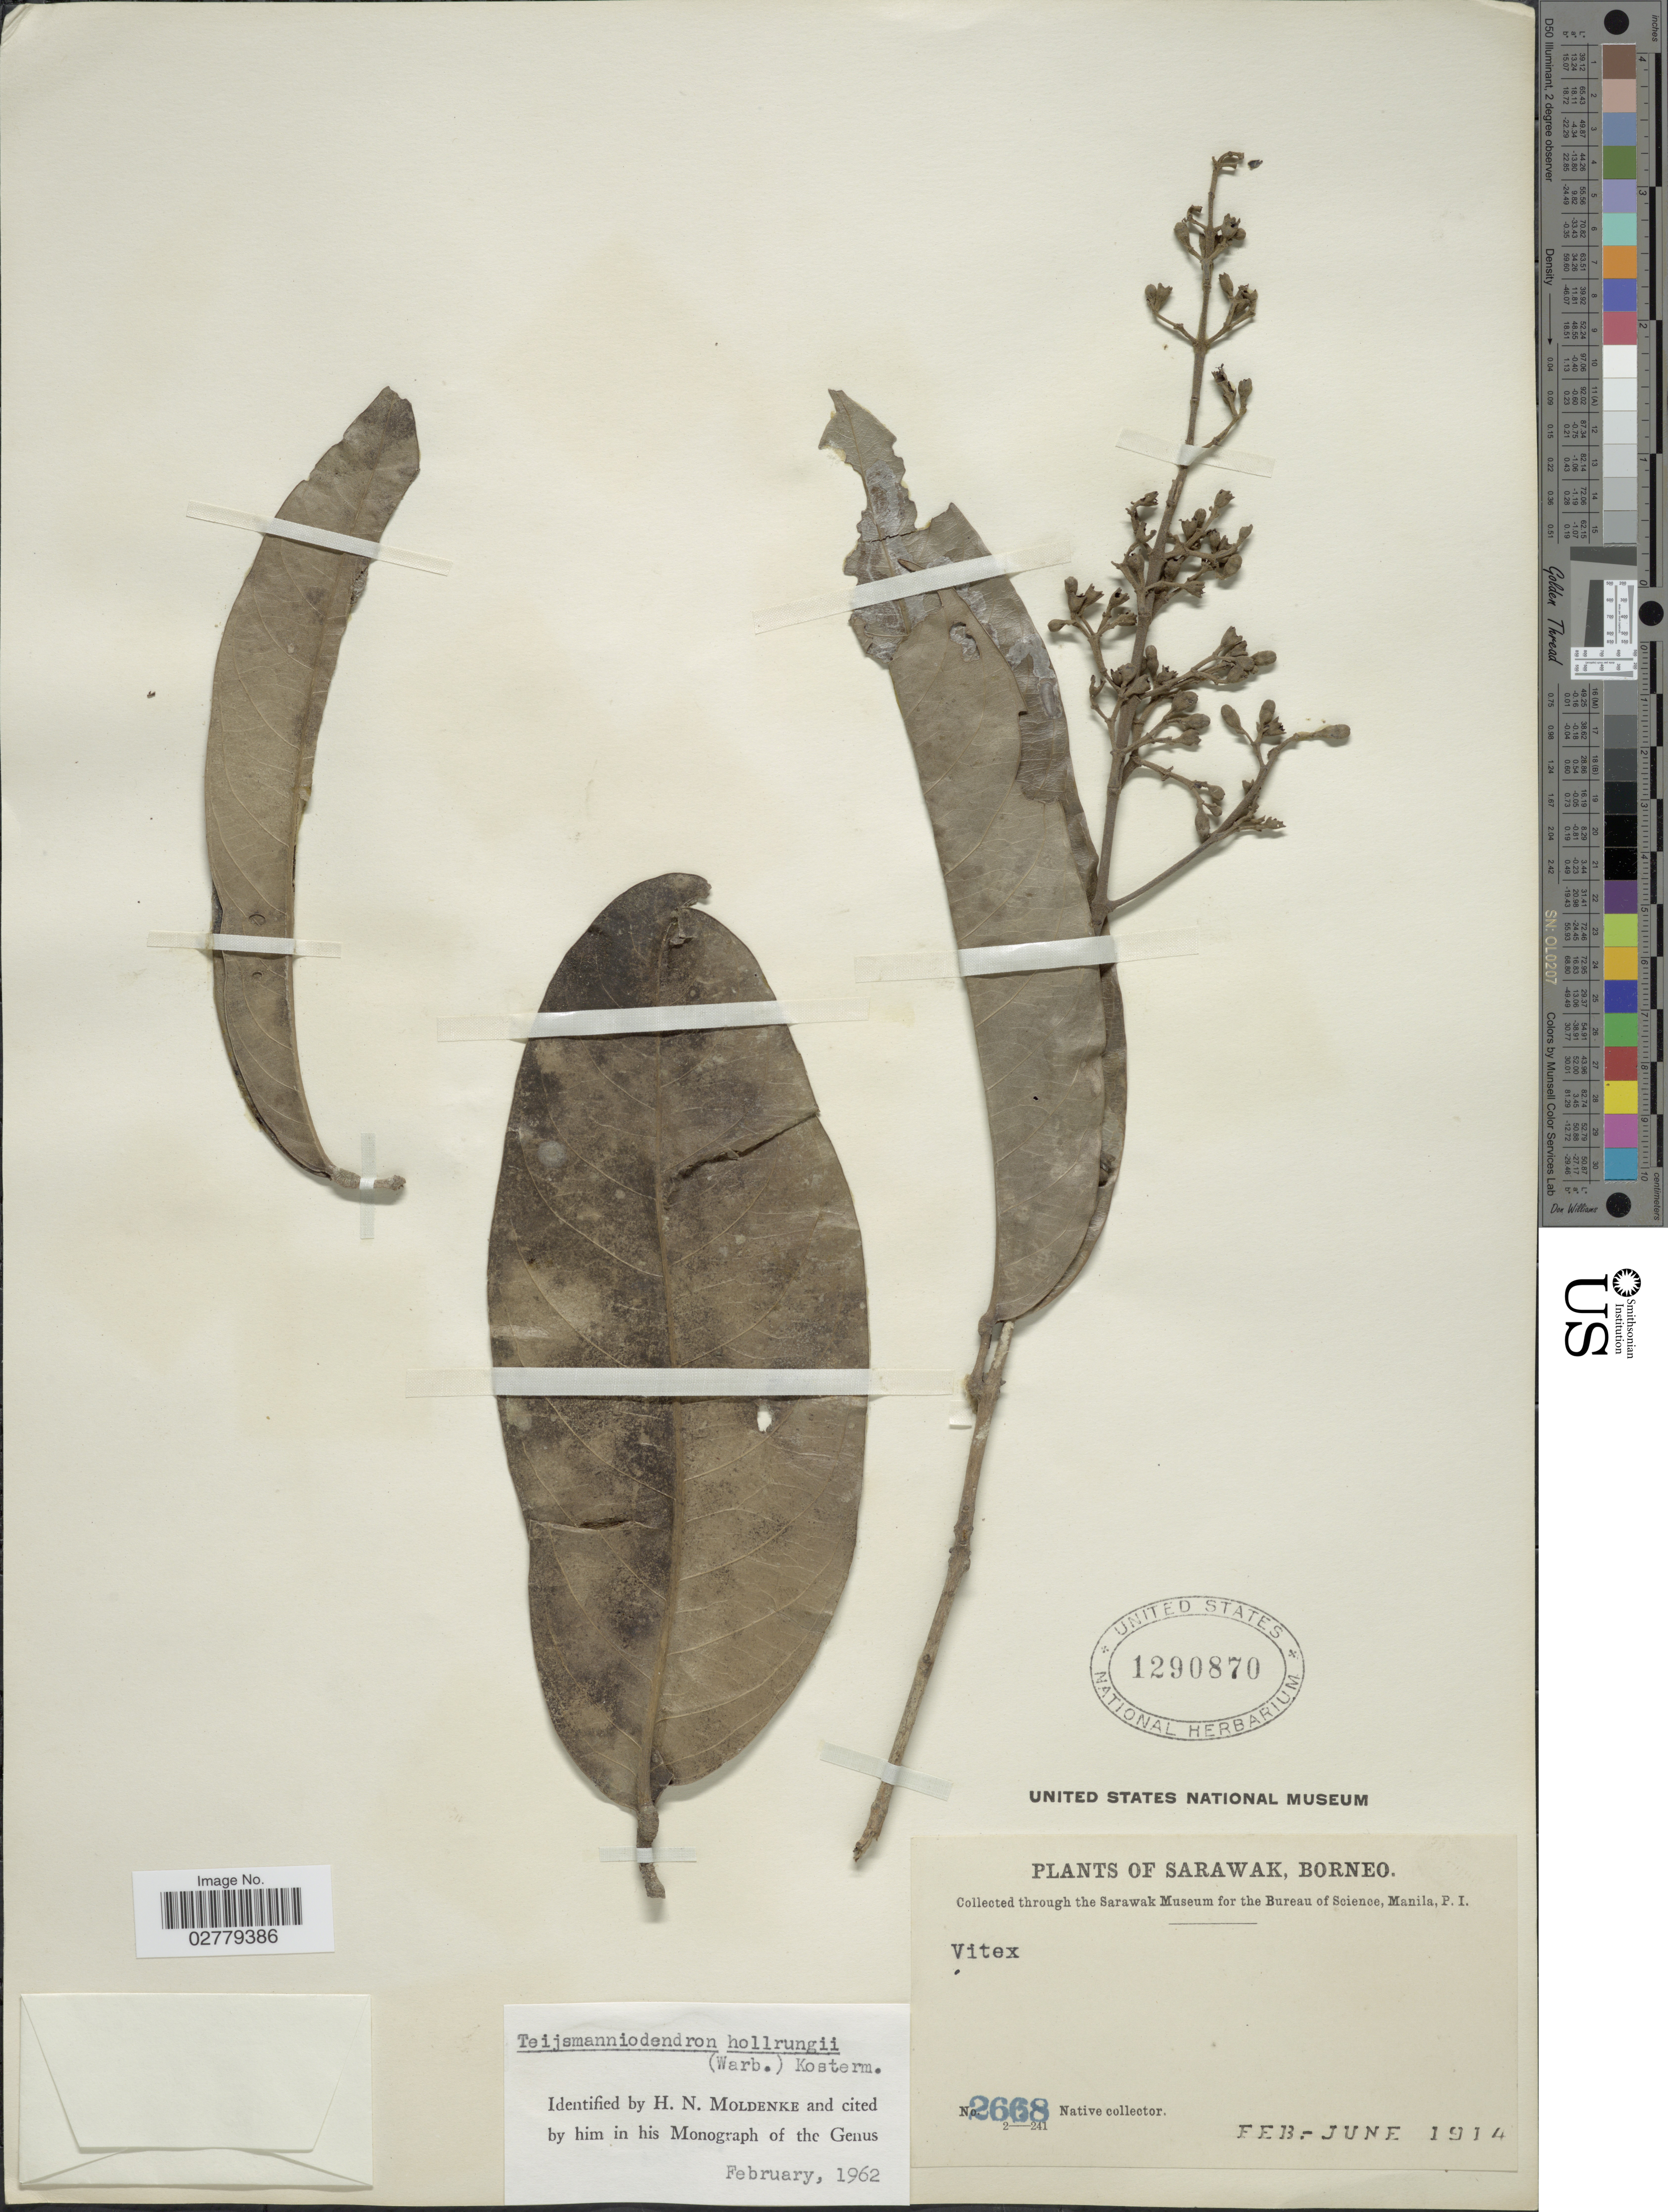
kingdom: Plantae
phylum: Tracheophyta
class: Magnoliopsida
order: Lamiales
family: Lamiaceae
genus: Teijsmanniodendron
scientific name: Teijsmanniodendron hollrungii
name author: (Warb.) Kosterm.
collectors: Native collector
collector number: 2668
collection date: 1914-02/1914-06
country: Malaysia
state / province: Sarawak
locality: Borneo.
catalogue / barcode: US 1290870